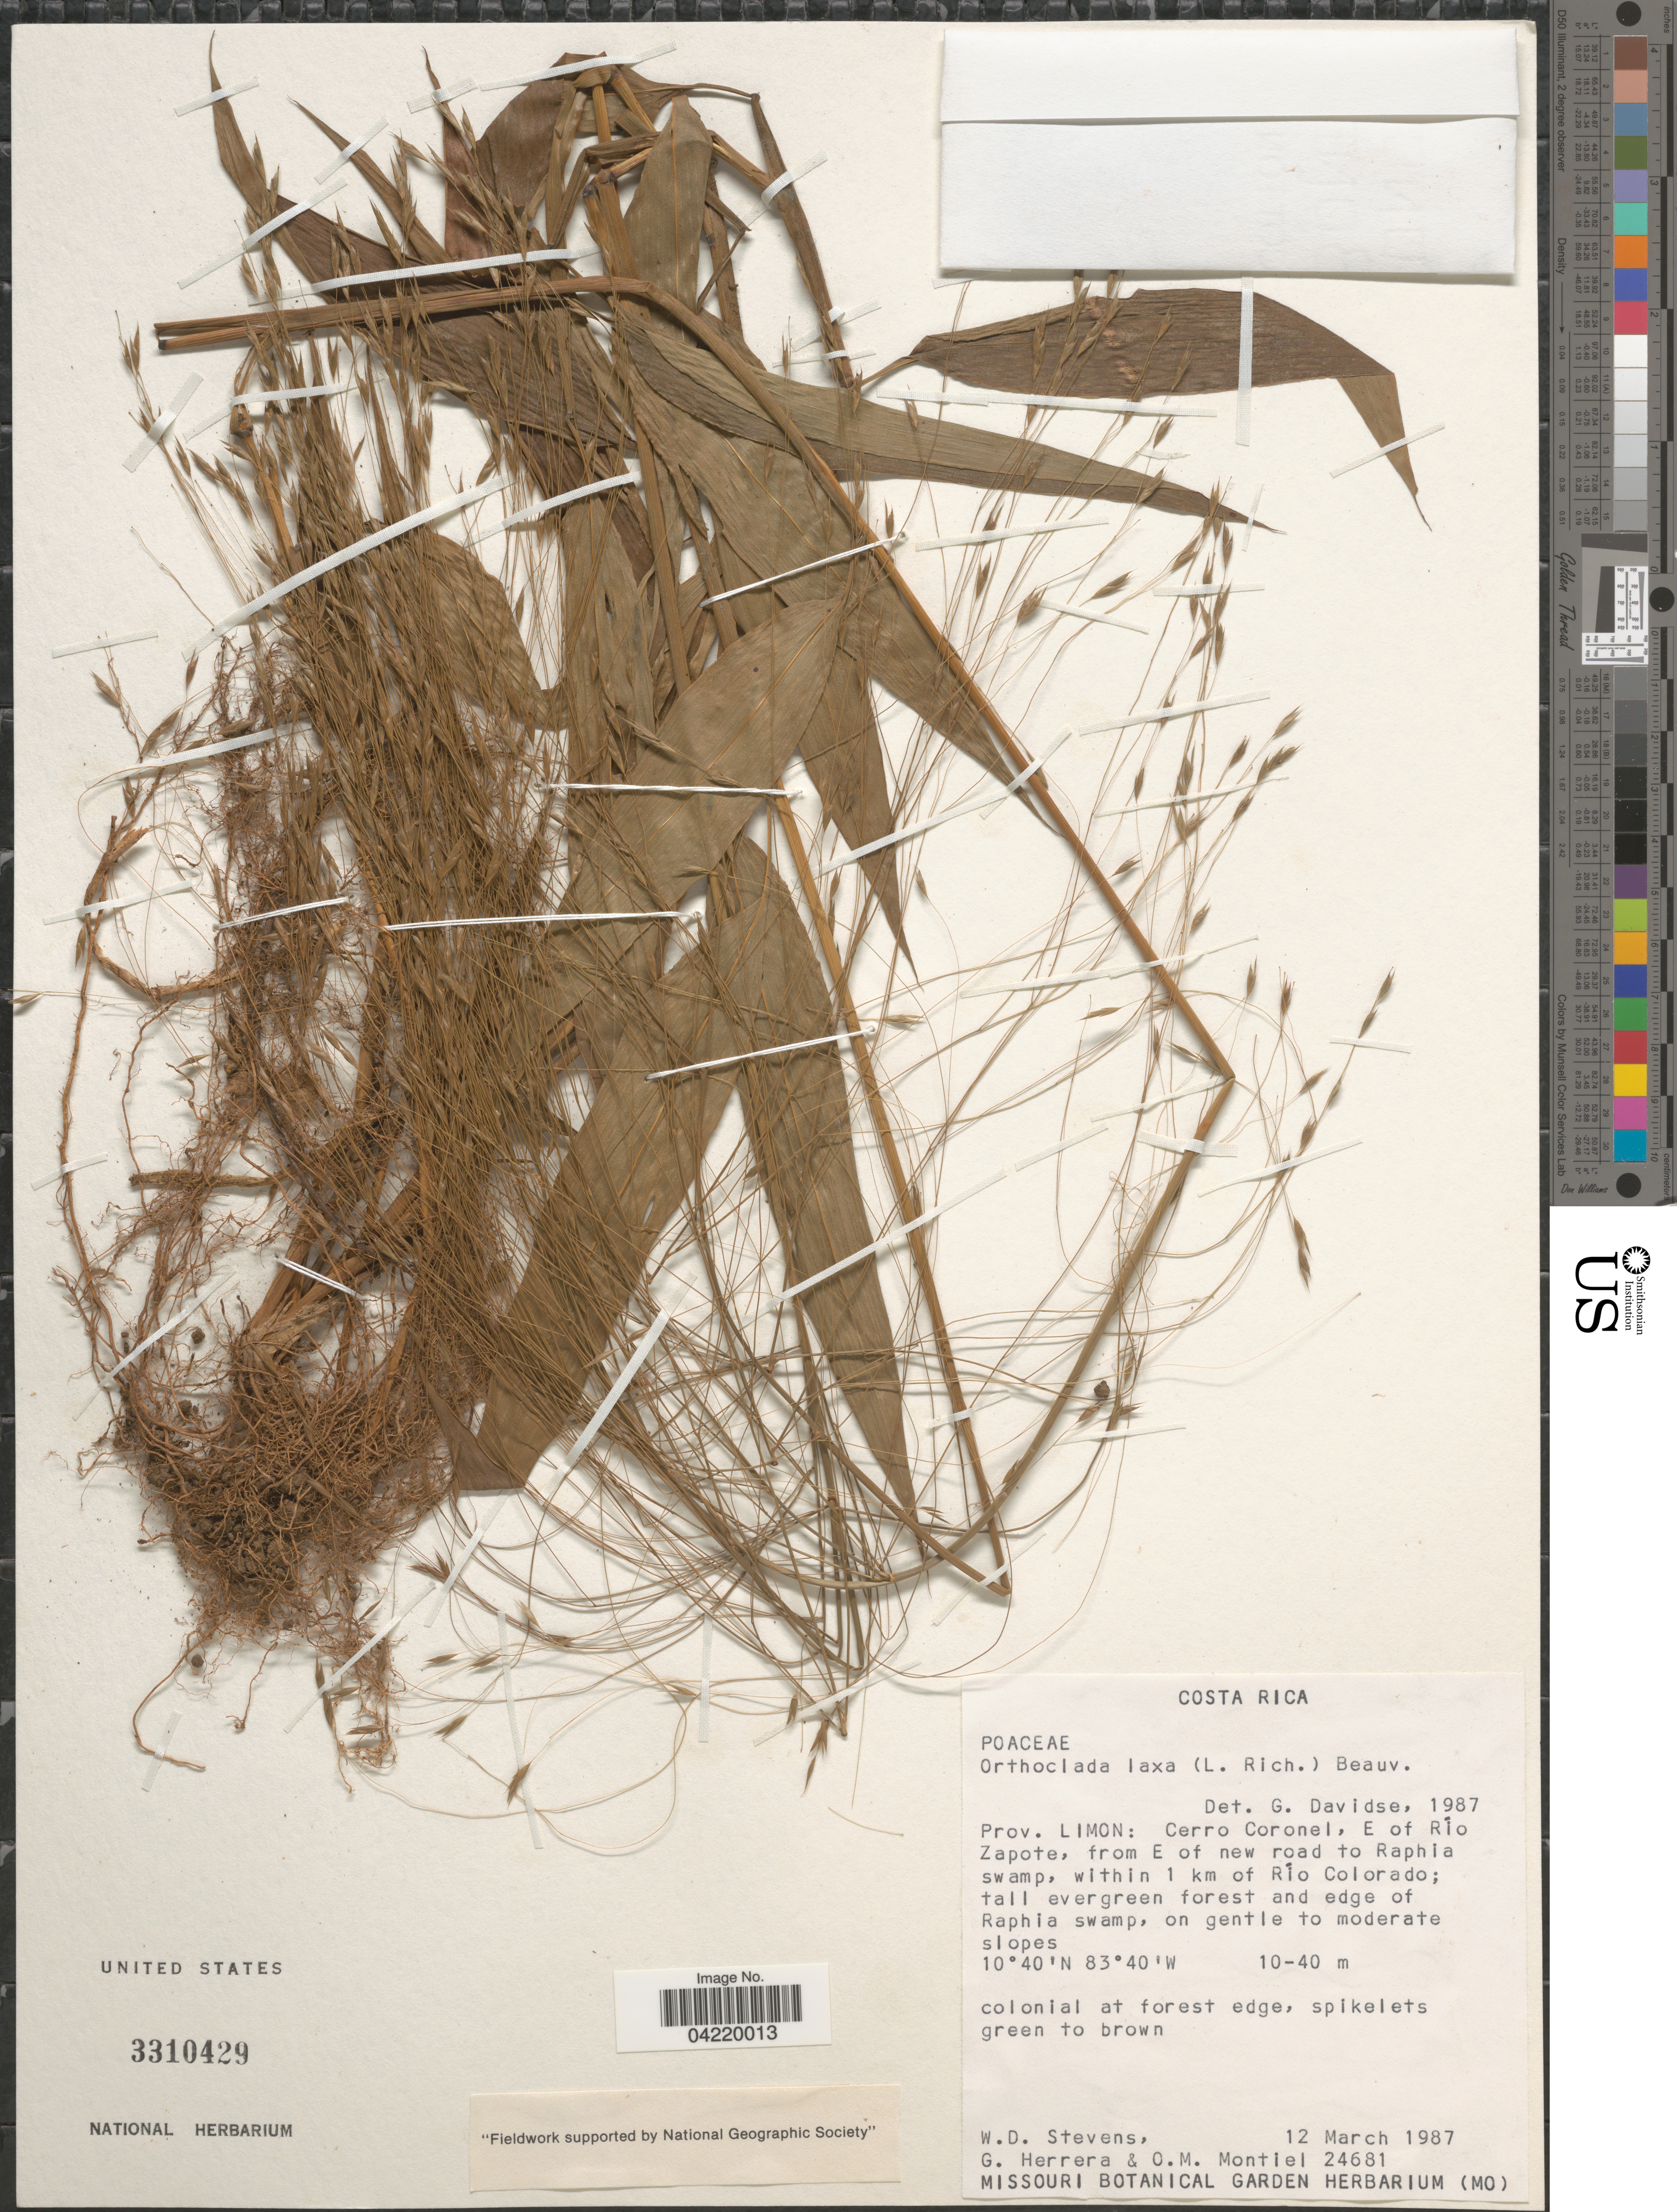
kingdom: Plantae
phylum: Tracheophyta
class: Liliopsida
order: Poales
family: Poaceae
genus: Orthoclada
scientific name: Orthoclada laxa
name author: P. Beauv.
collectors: W. D. Stevens, G. Herrera & O. Montiel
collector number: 24681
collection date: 1987-03-12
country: Costa Rica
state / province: Limón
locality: Cerro Coronel, E of Rio Zapote, from E of new road to Raphia swamp, within 1 km of Río Colorado; tall evergreen forest and edge of Raphia swamp,.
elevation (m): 10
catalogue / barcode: US 3310429